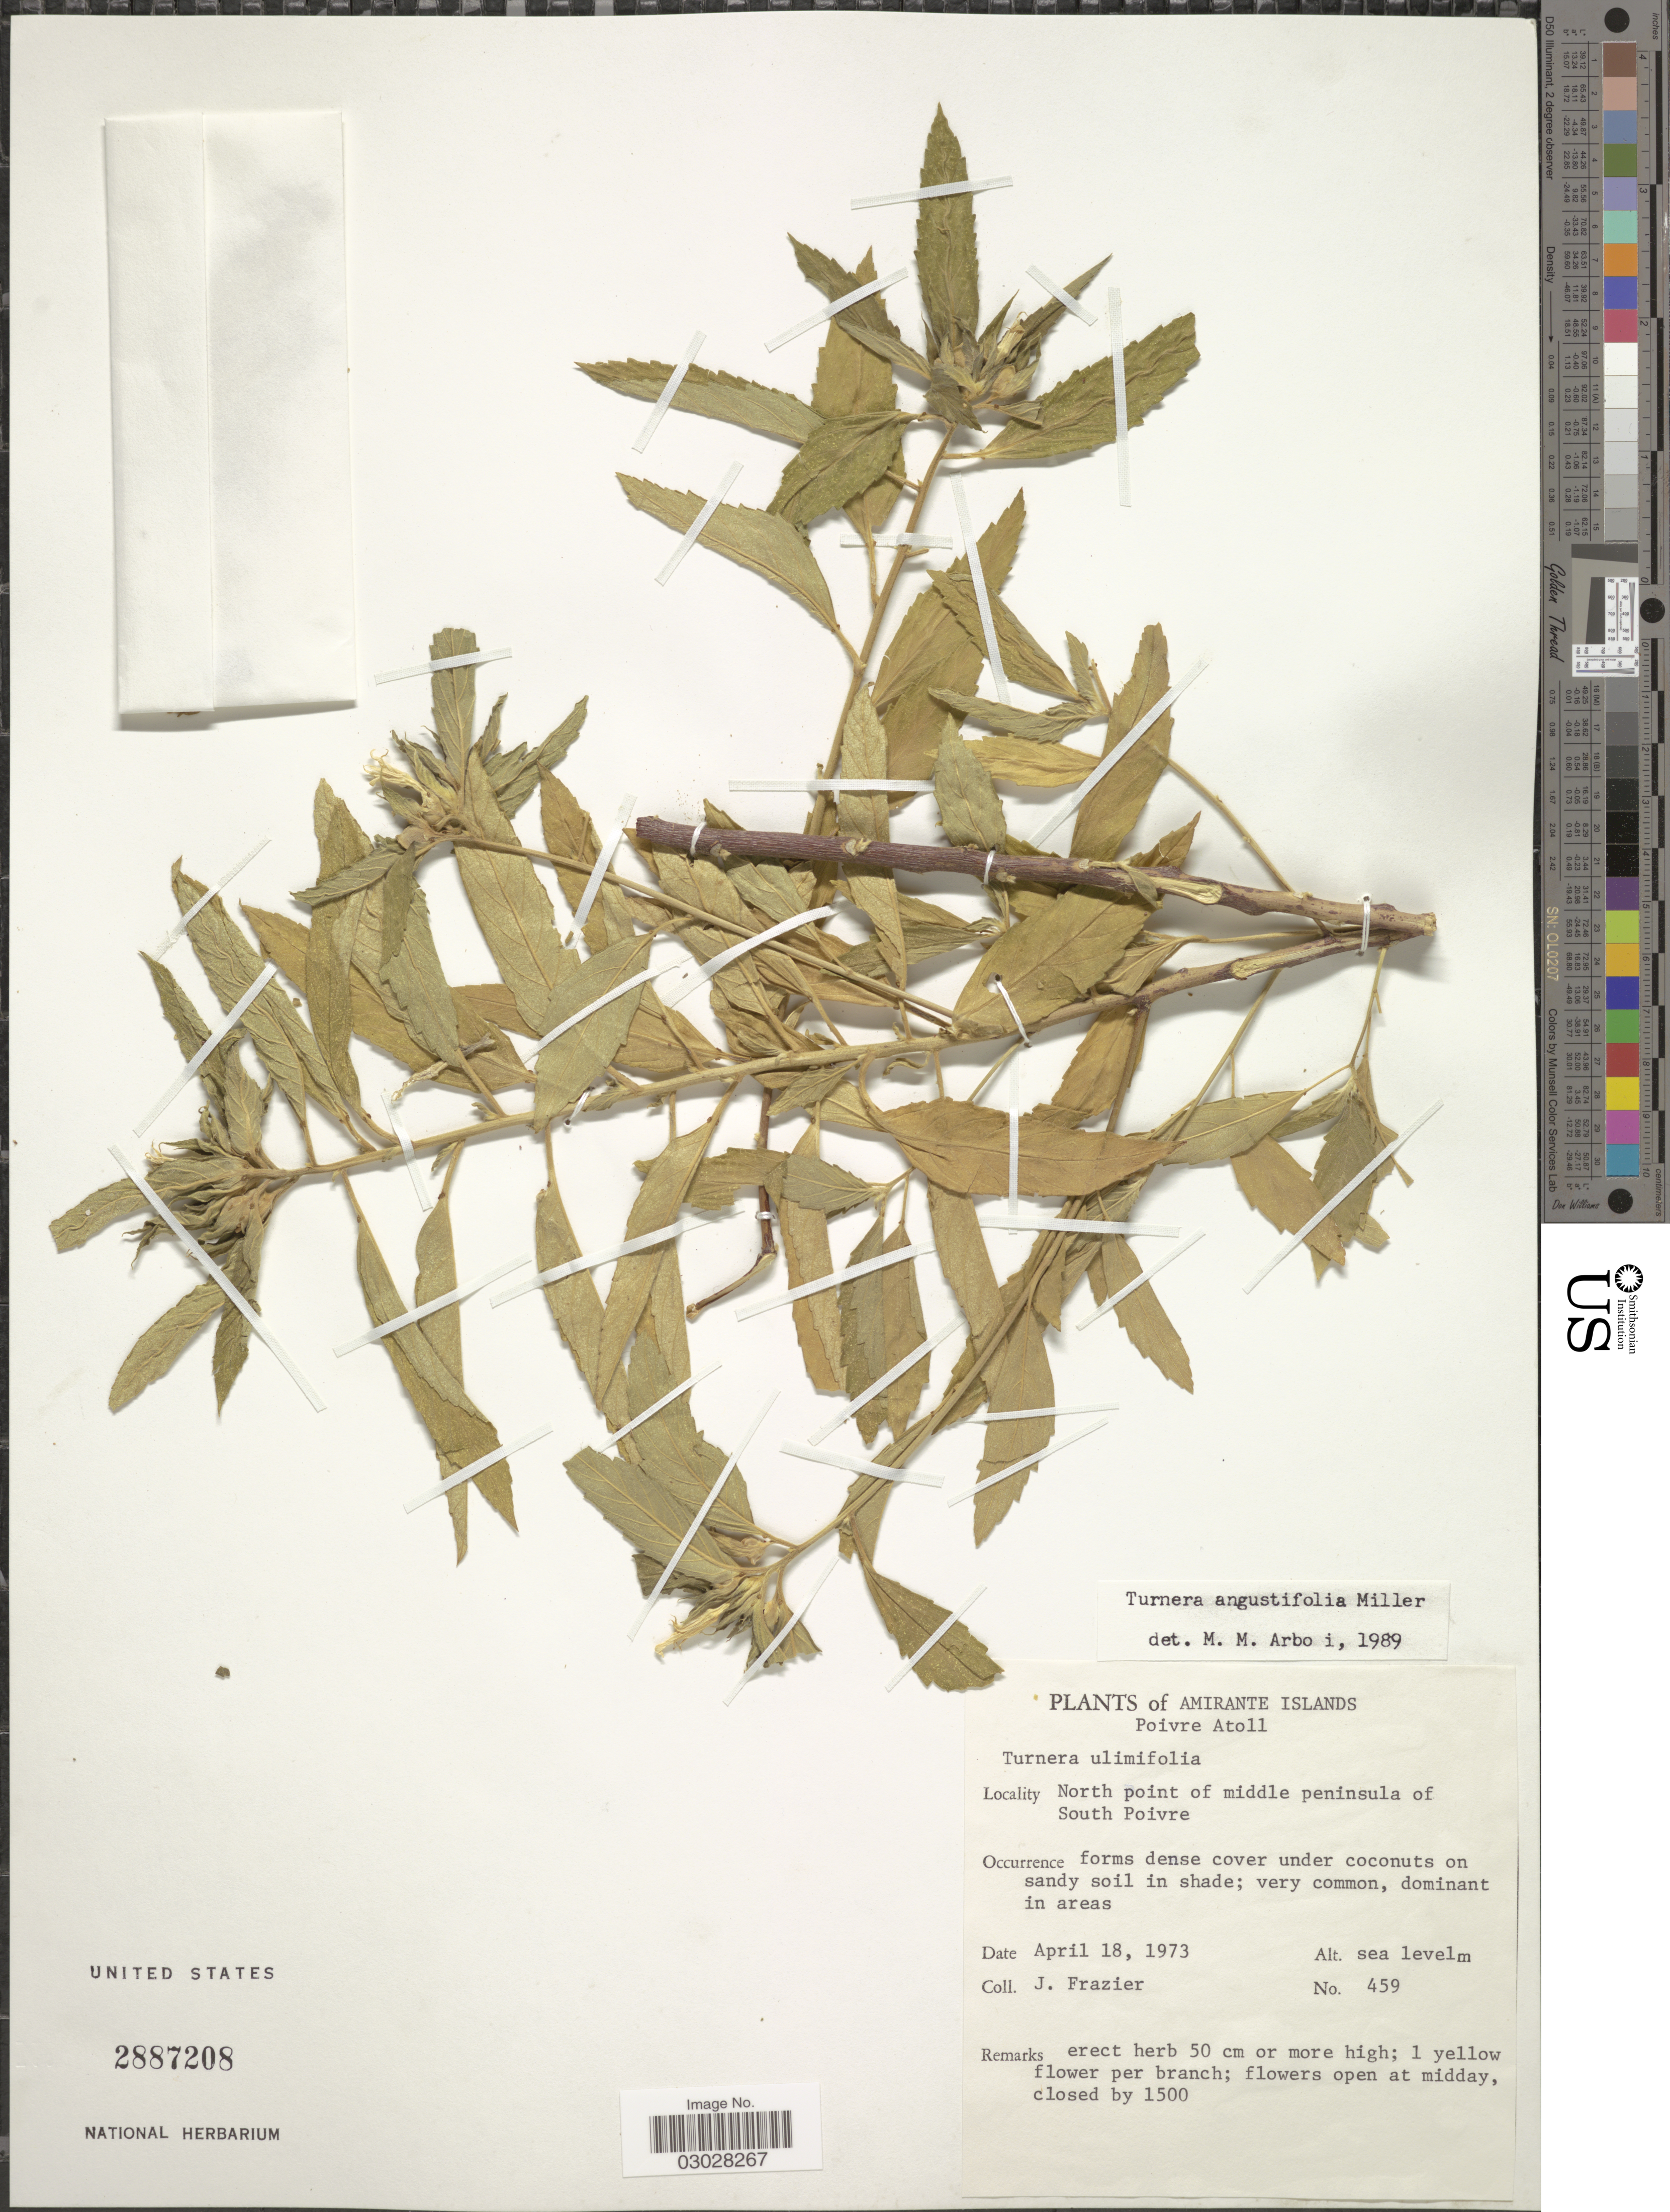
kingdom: Plantae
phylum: Tracheophyta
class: Magnoliopsida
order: Malpighiales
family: Turneraceae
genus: Turnera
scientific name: Turnera ulmifolia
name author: L.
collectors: J. Frazier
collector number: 459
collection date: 1973-04-18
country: Seychelles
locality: Amirante Islands. Poivre Atoll. North point of middle peninsula of South Poivre.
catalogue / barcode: US 2887208